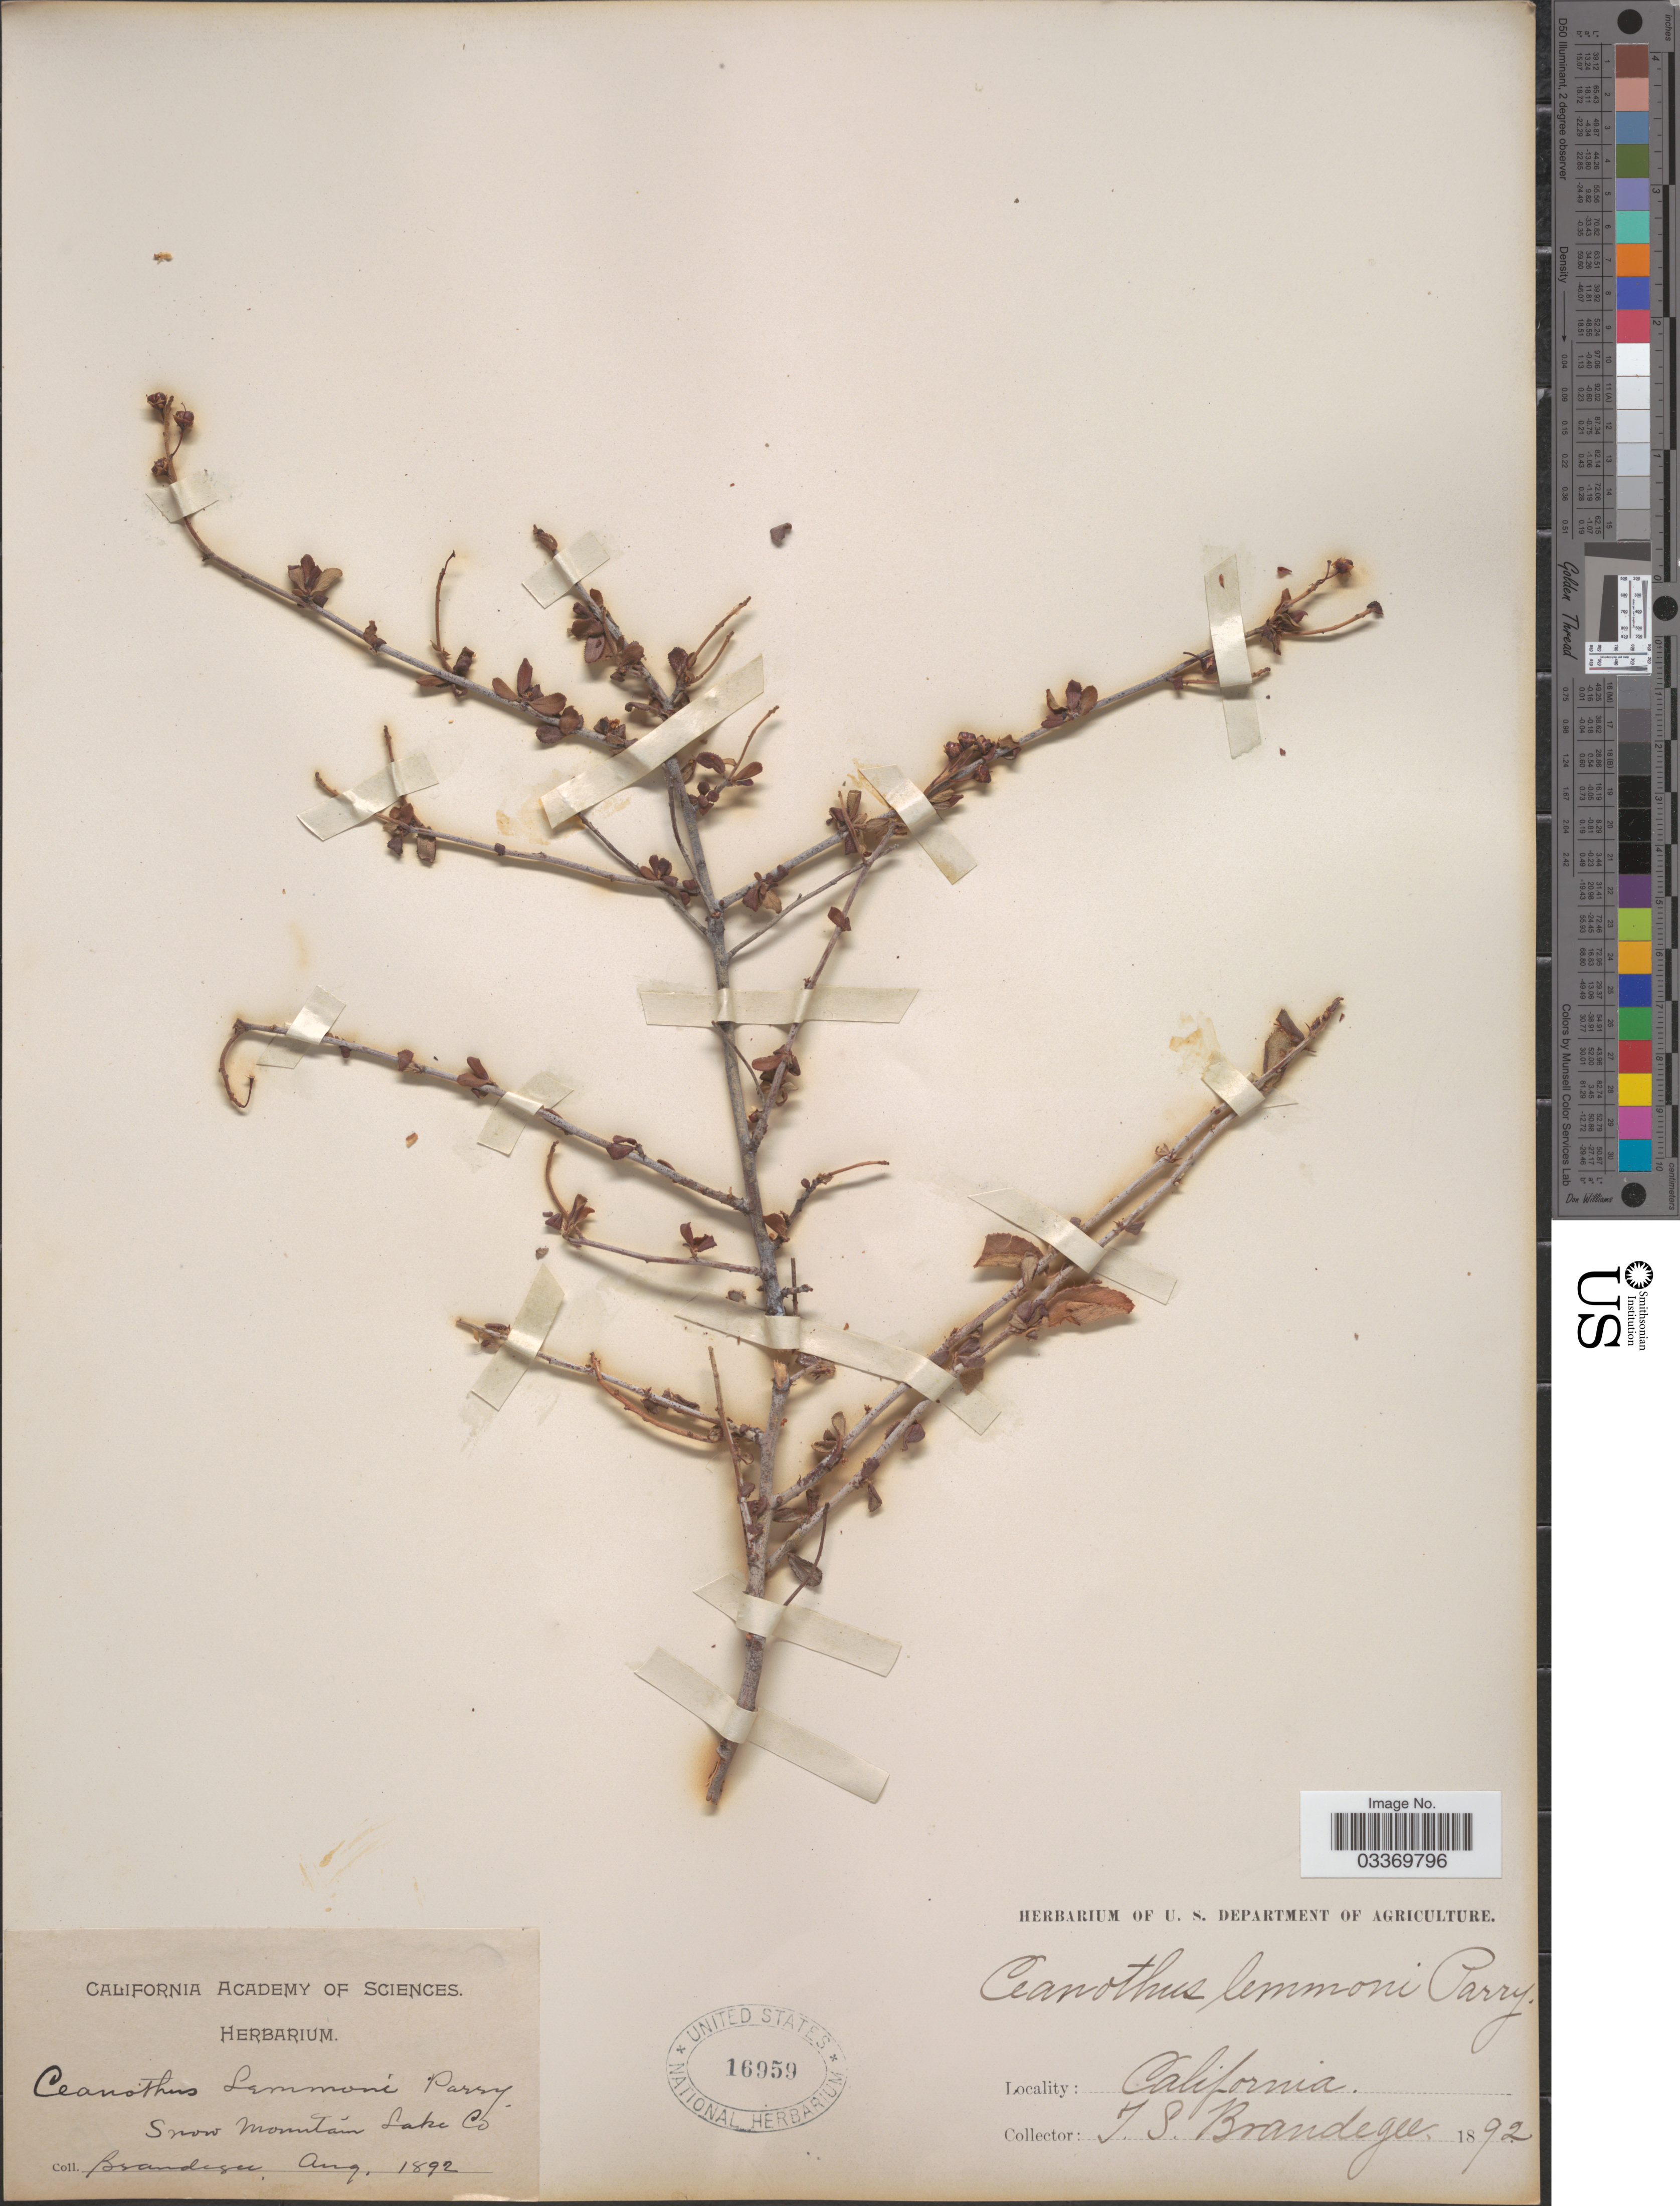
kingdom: Plantae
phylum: Tracheophyta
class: Magnoliopsida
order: Rosales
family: Rhamnaceae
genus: Ceanothus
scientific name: Ceanothus lemmonii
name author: Parry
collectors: T. S. Brandegee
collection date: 1892-08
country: United States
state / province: California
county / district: Lake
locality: Snow Mountain Lake Co.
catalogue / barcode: US 16959